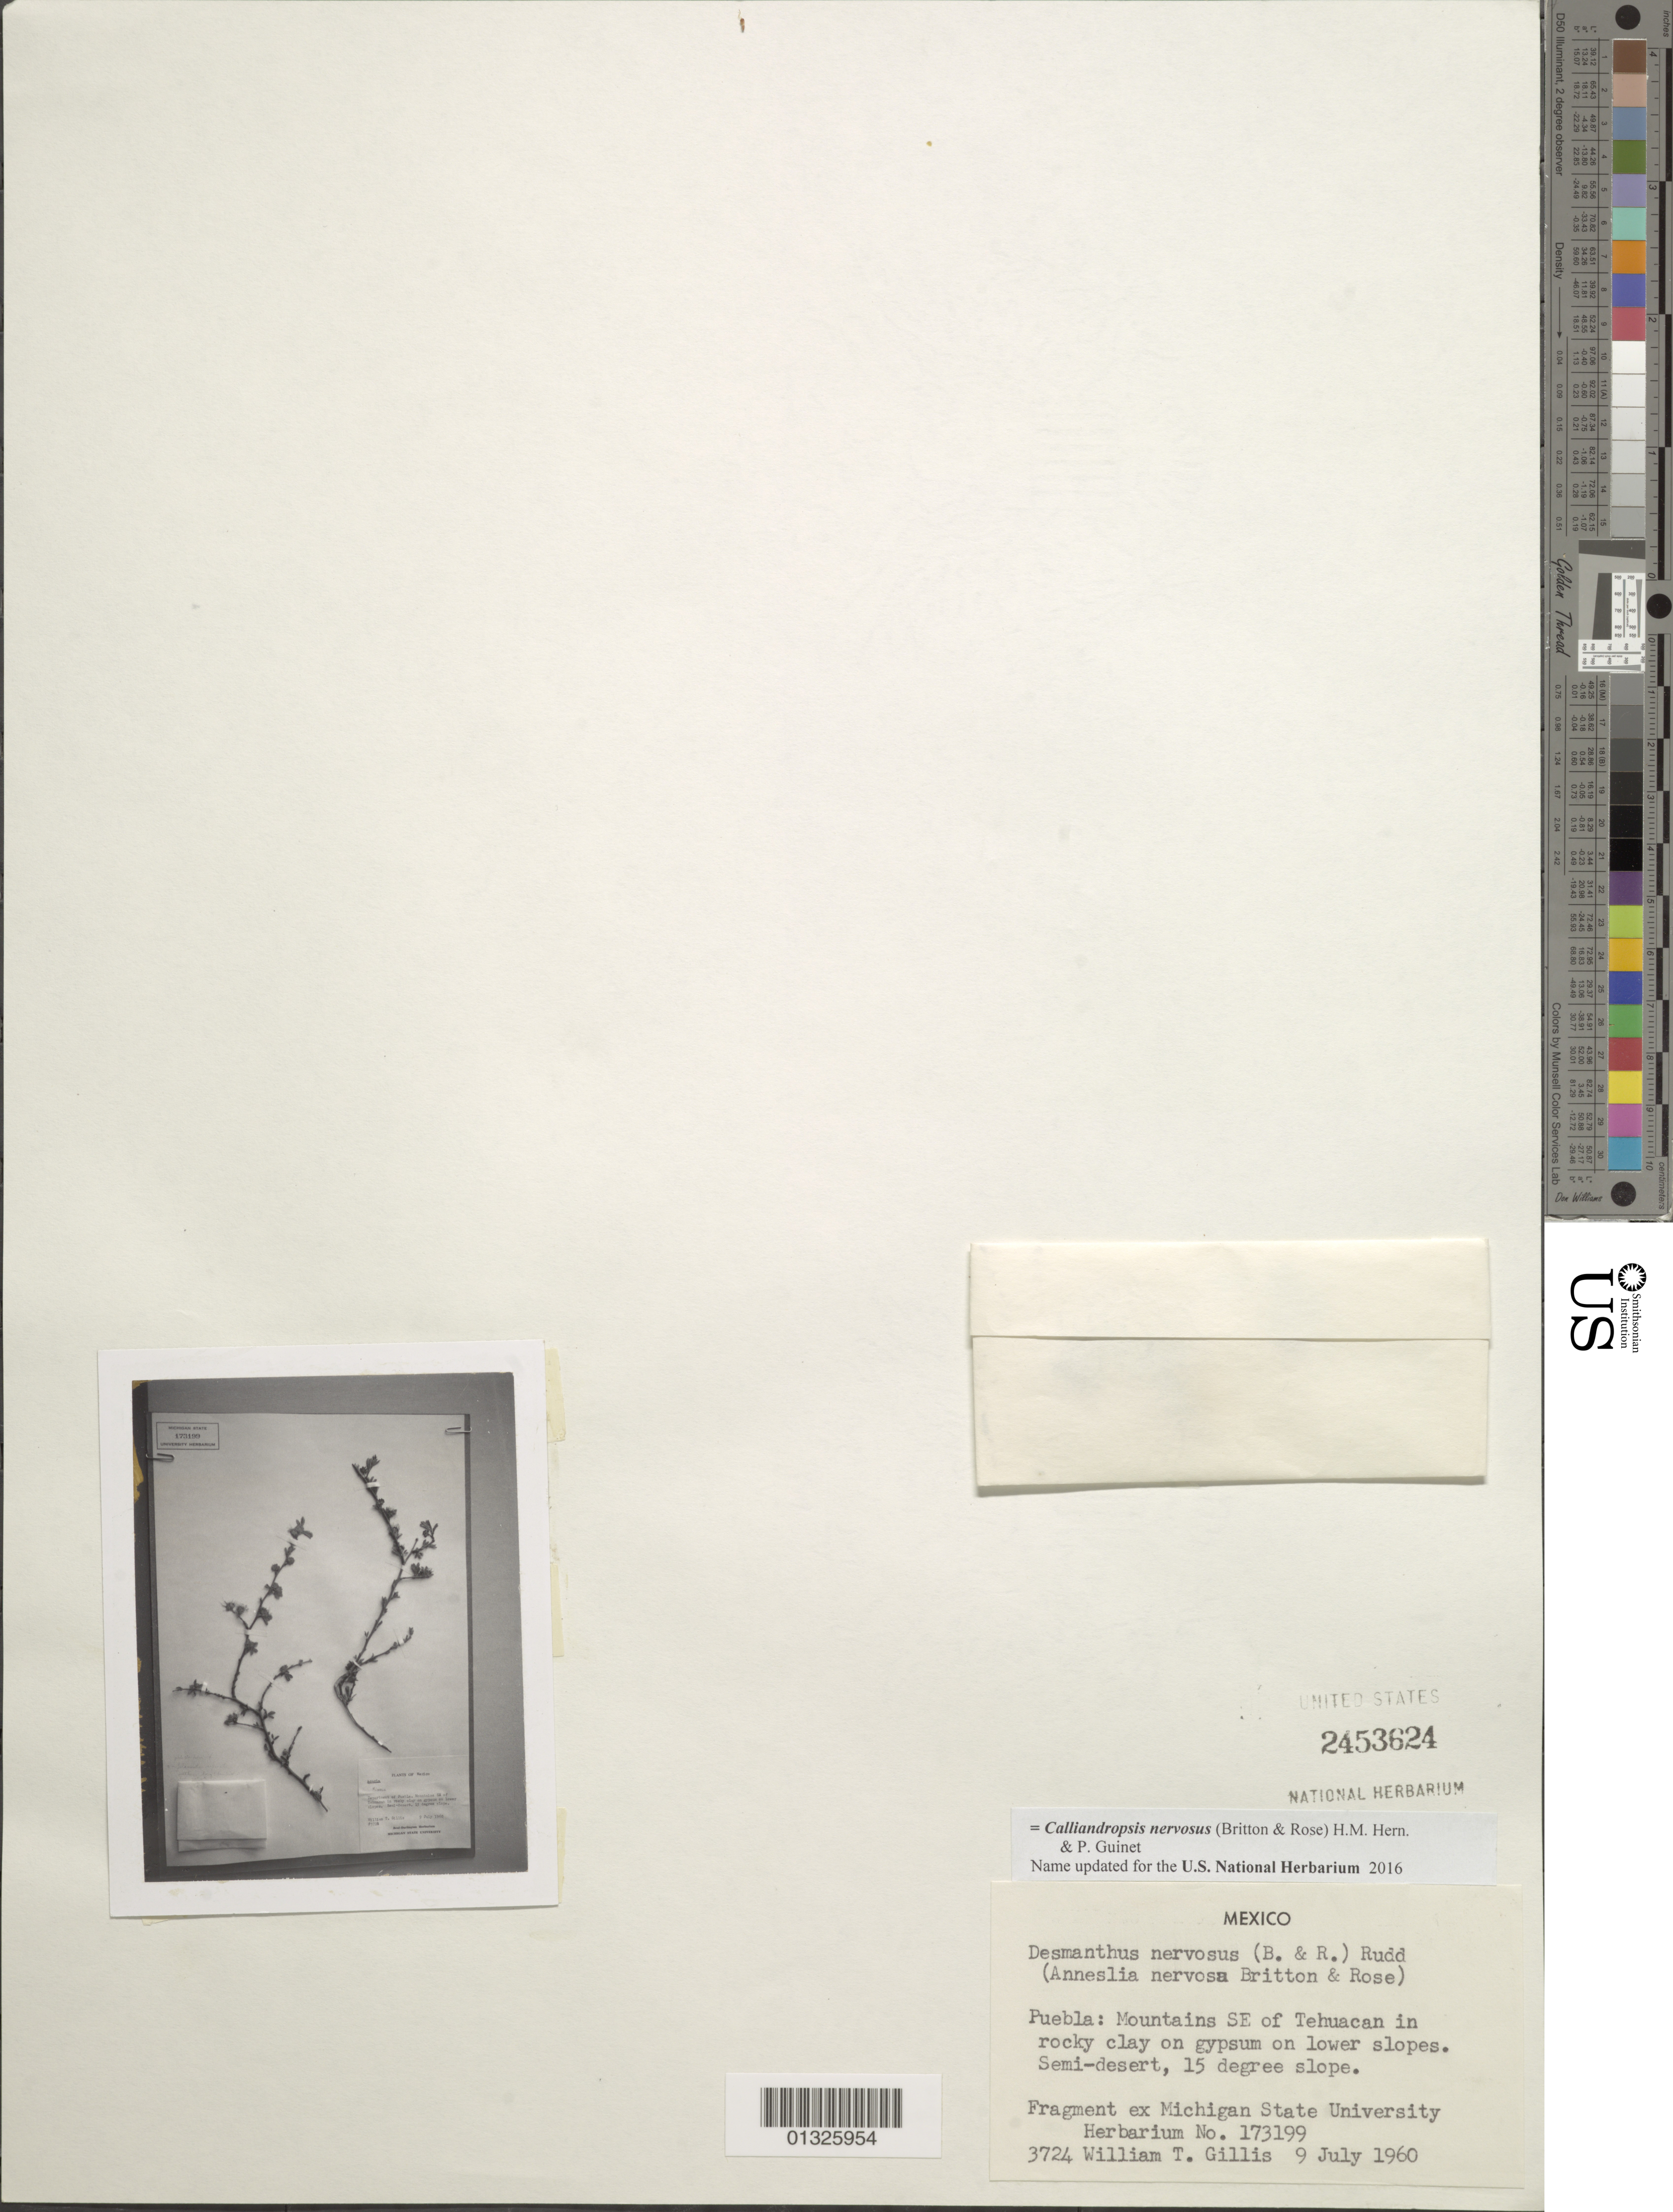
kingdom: Plantae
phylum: Tracheophyta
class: Magnoliopsida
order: Fabales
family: Fabaceae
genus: Calliandropsis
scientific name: Calliandropsis sp.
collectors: W. T. Gillis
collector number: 3724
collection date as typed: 9 July 1960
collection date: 1960-07-09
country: Mexico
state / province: Puebla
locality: Mountains SE of Tehuacan.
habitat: in rocky clay on gypsum on lower slope. Semi-desert, 15 degree slope.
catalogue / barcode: US 2453624